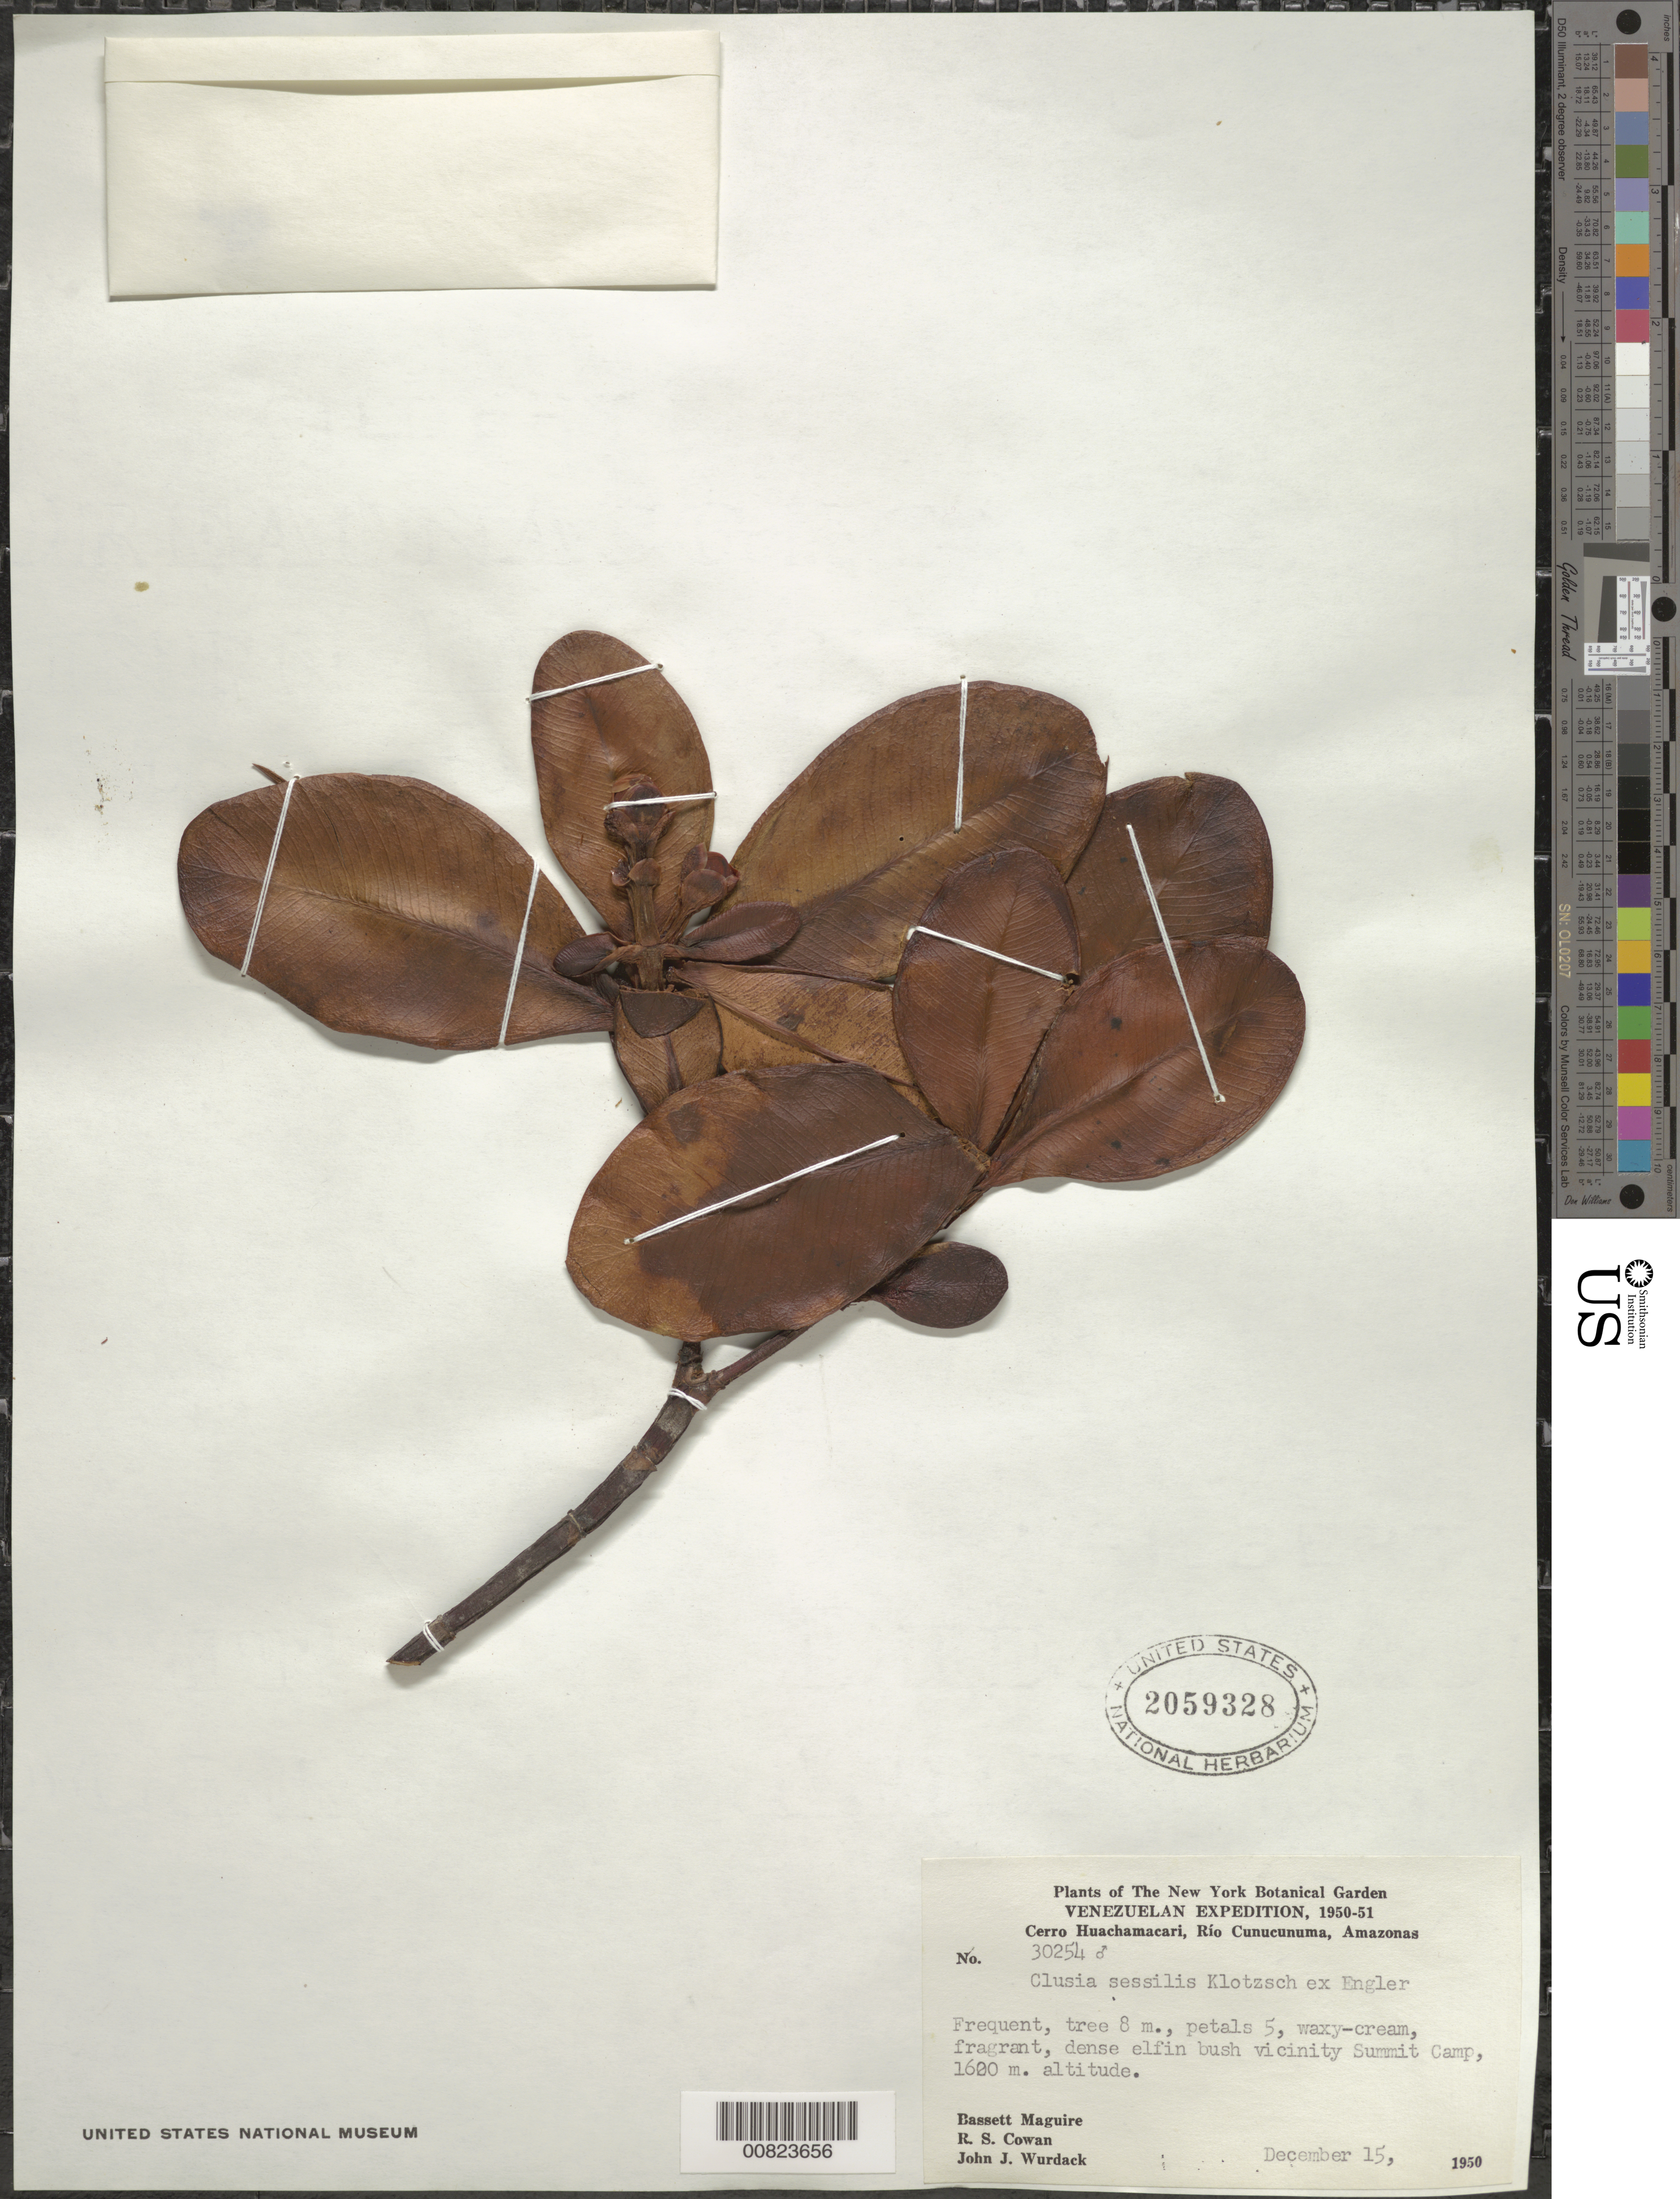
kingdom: Plantae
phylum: Tracheophyta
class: Magnoliopsida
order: Malpighiales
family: Clusiaceae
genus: Clusia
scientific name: Clusia sessilis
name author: Klotzsch ex Engl.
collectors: B. Maguire, R. S. Cowan & J. J. Wurdack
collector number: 30254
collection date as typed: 15-Dec-50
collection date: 1950-12-15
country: Venezuela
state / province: Amazonas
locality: Cerro Huachamacari, Río Cunucunuma, near Summit Camp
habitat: Dense elfin bush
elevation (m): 1600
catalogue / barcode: US 2059328